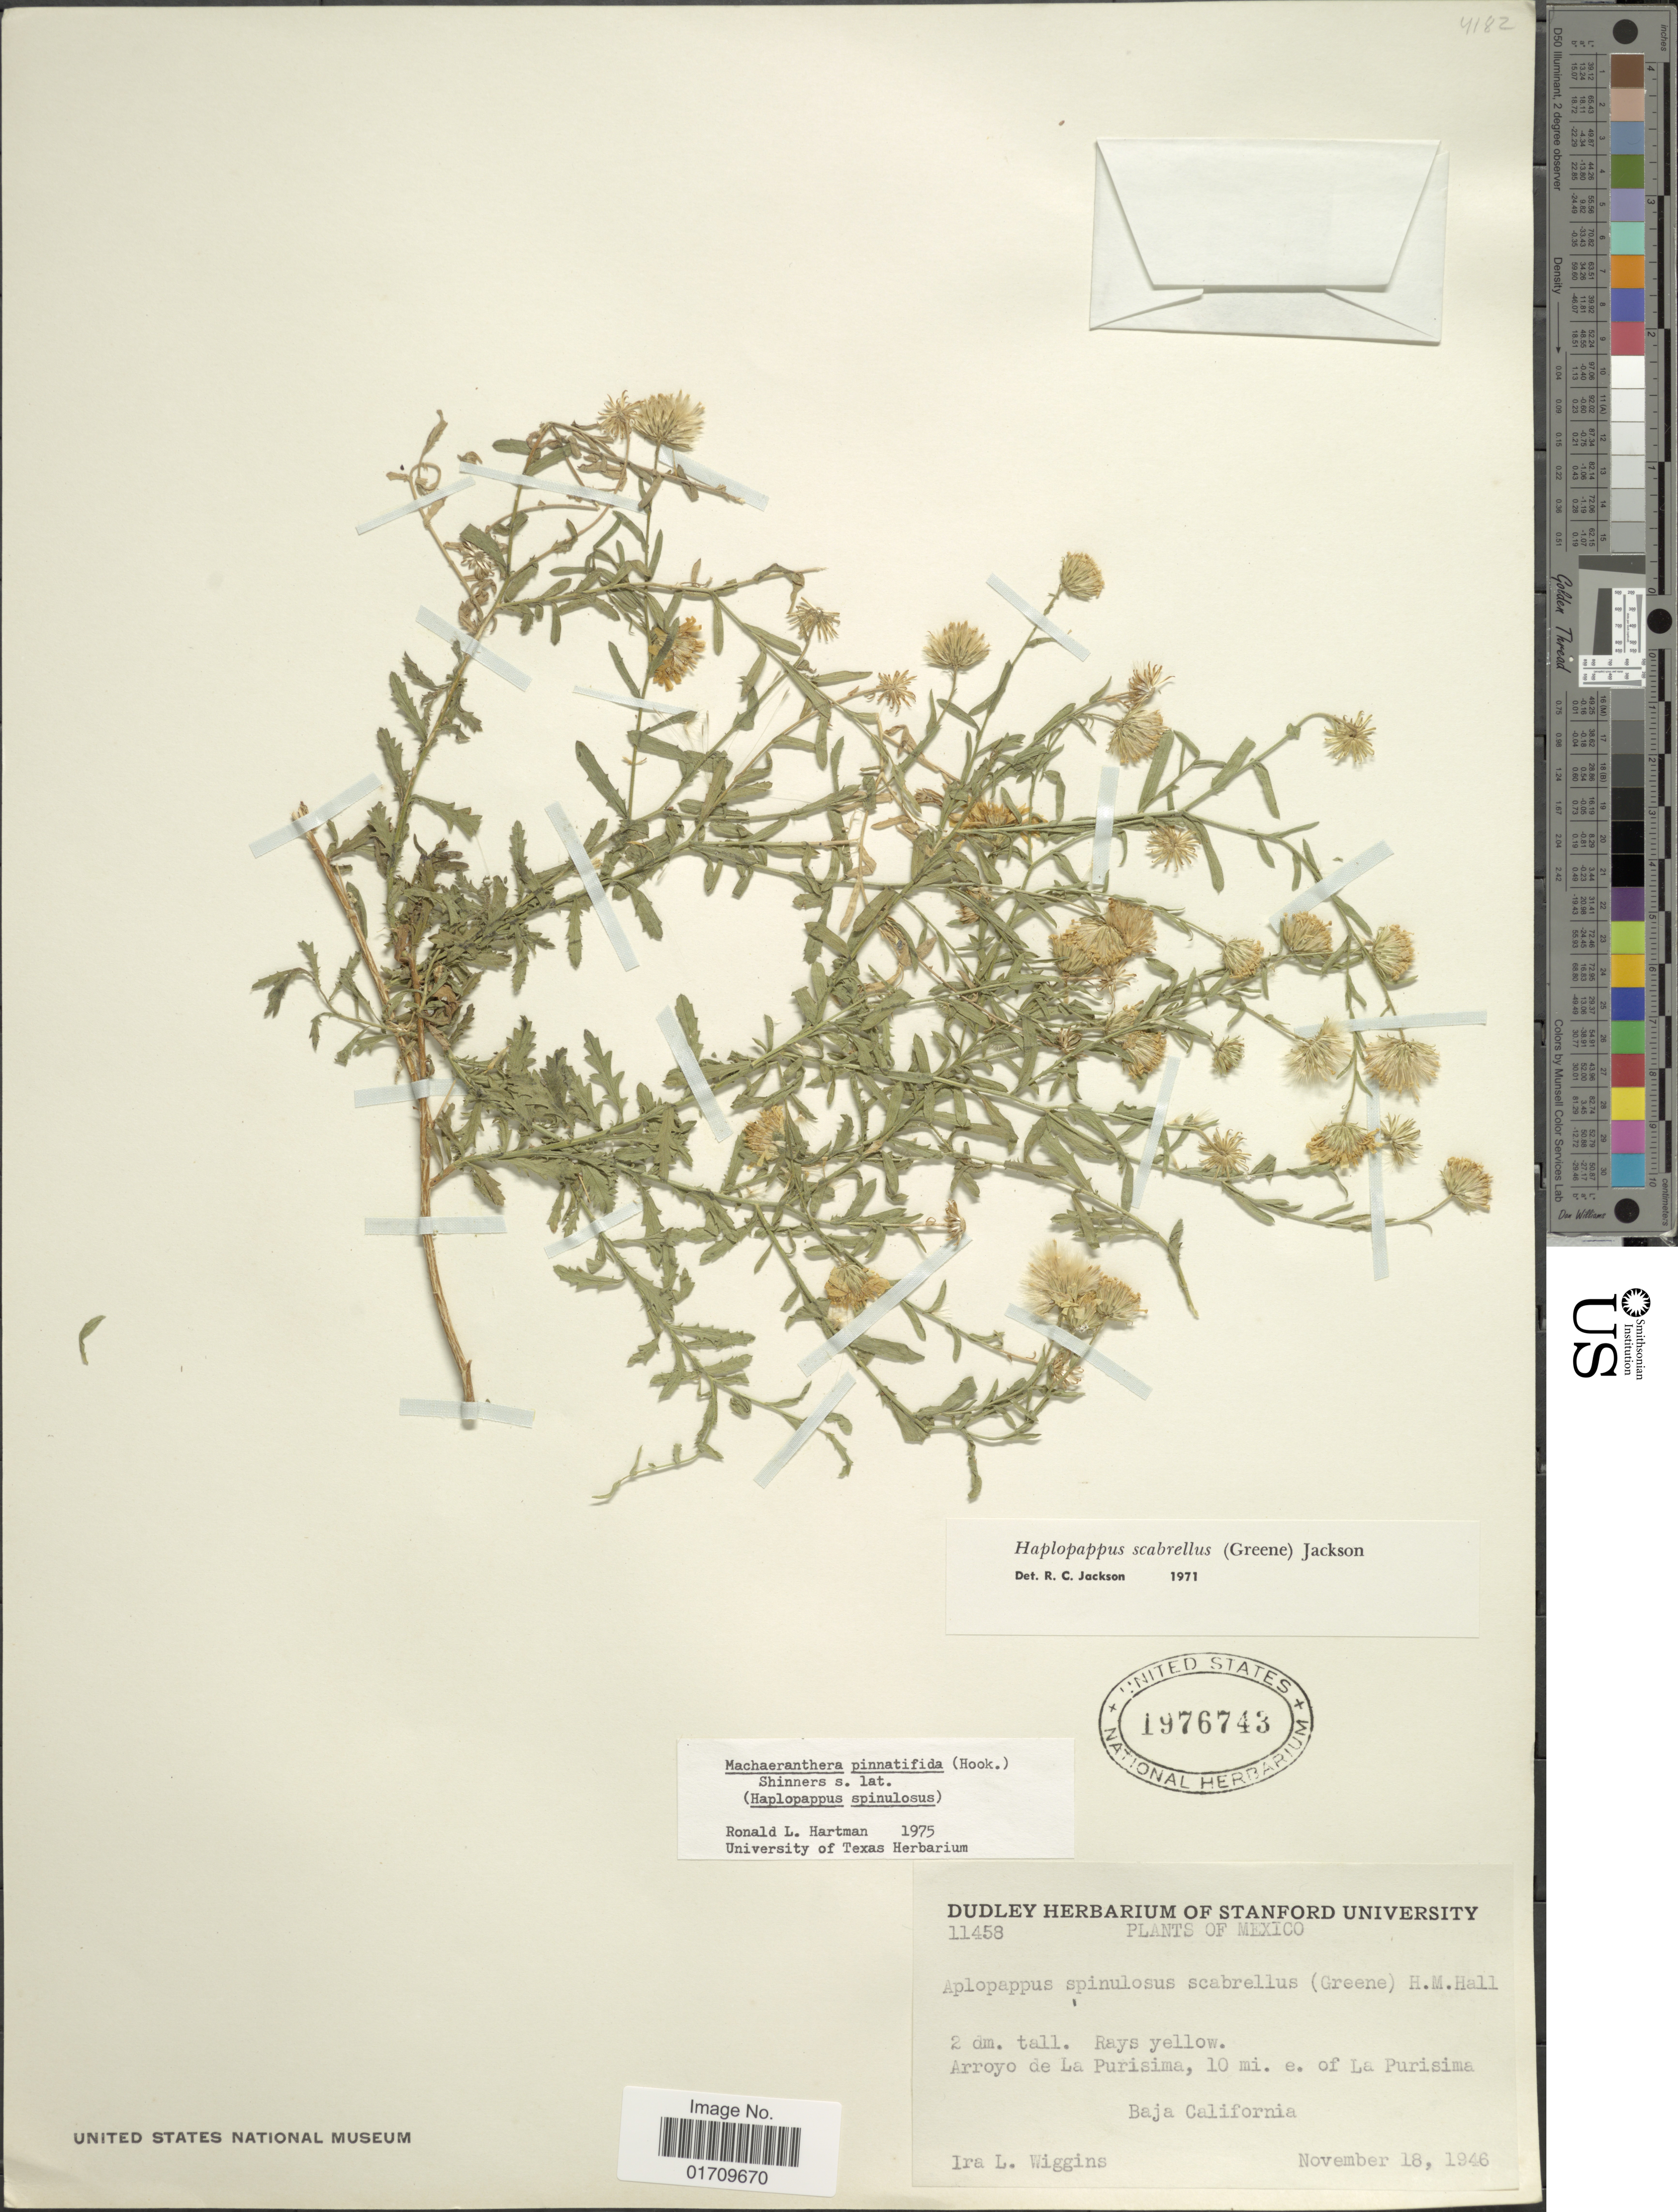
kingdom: Plantae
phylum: Tracheophyta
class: Magnoliopsida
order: Asterales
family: Asteraceae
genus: Machaeranthera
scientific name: Machaeranthera pinnatifida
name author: (Hook.) Shinners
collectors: I. L. Wiggins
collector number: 11458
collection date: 1946-11-18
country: Mexico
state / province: Baja California Sur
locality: Arroyo de La Purisima, 10 mi. e. of La Purisima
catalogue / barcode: US 1976743